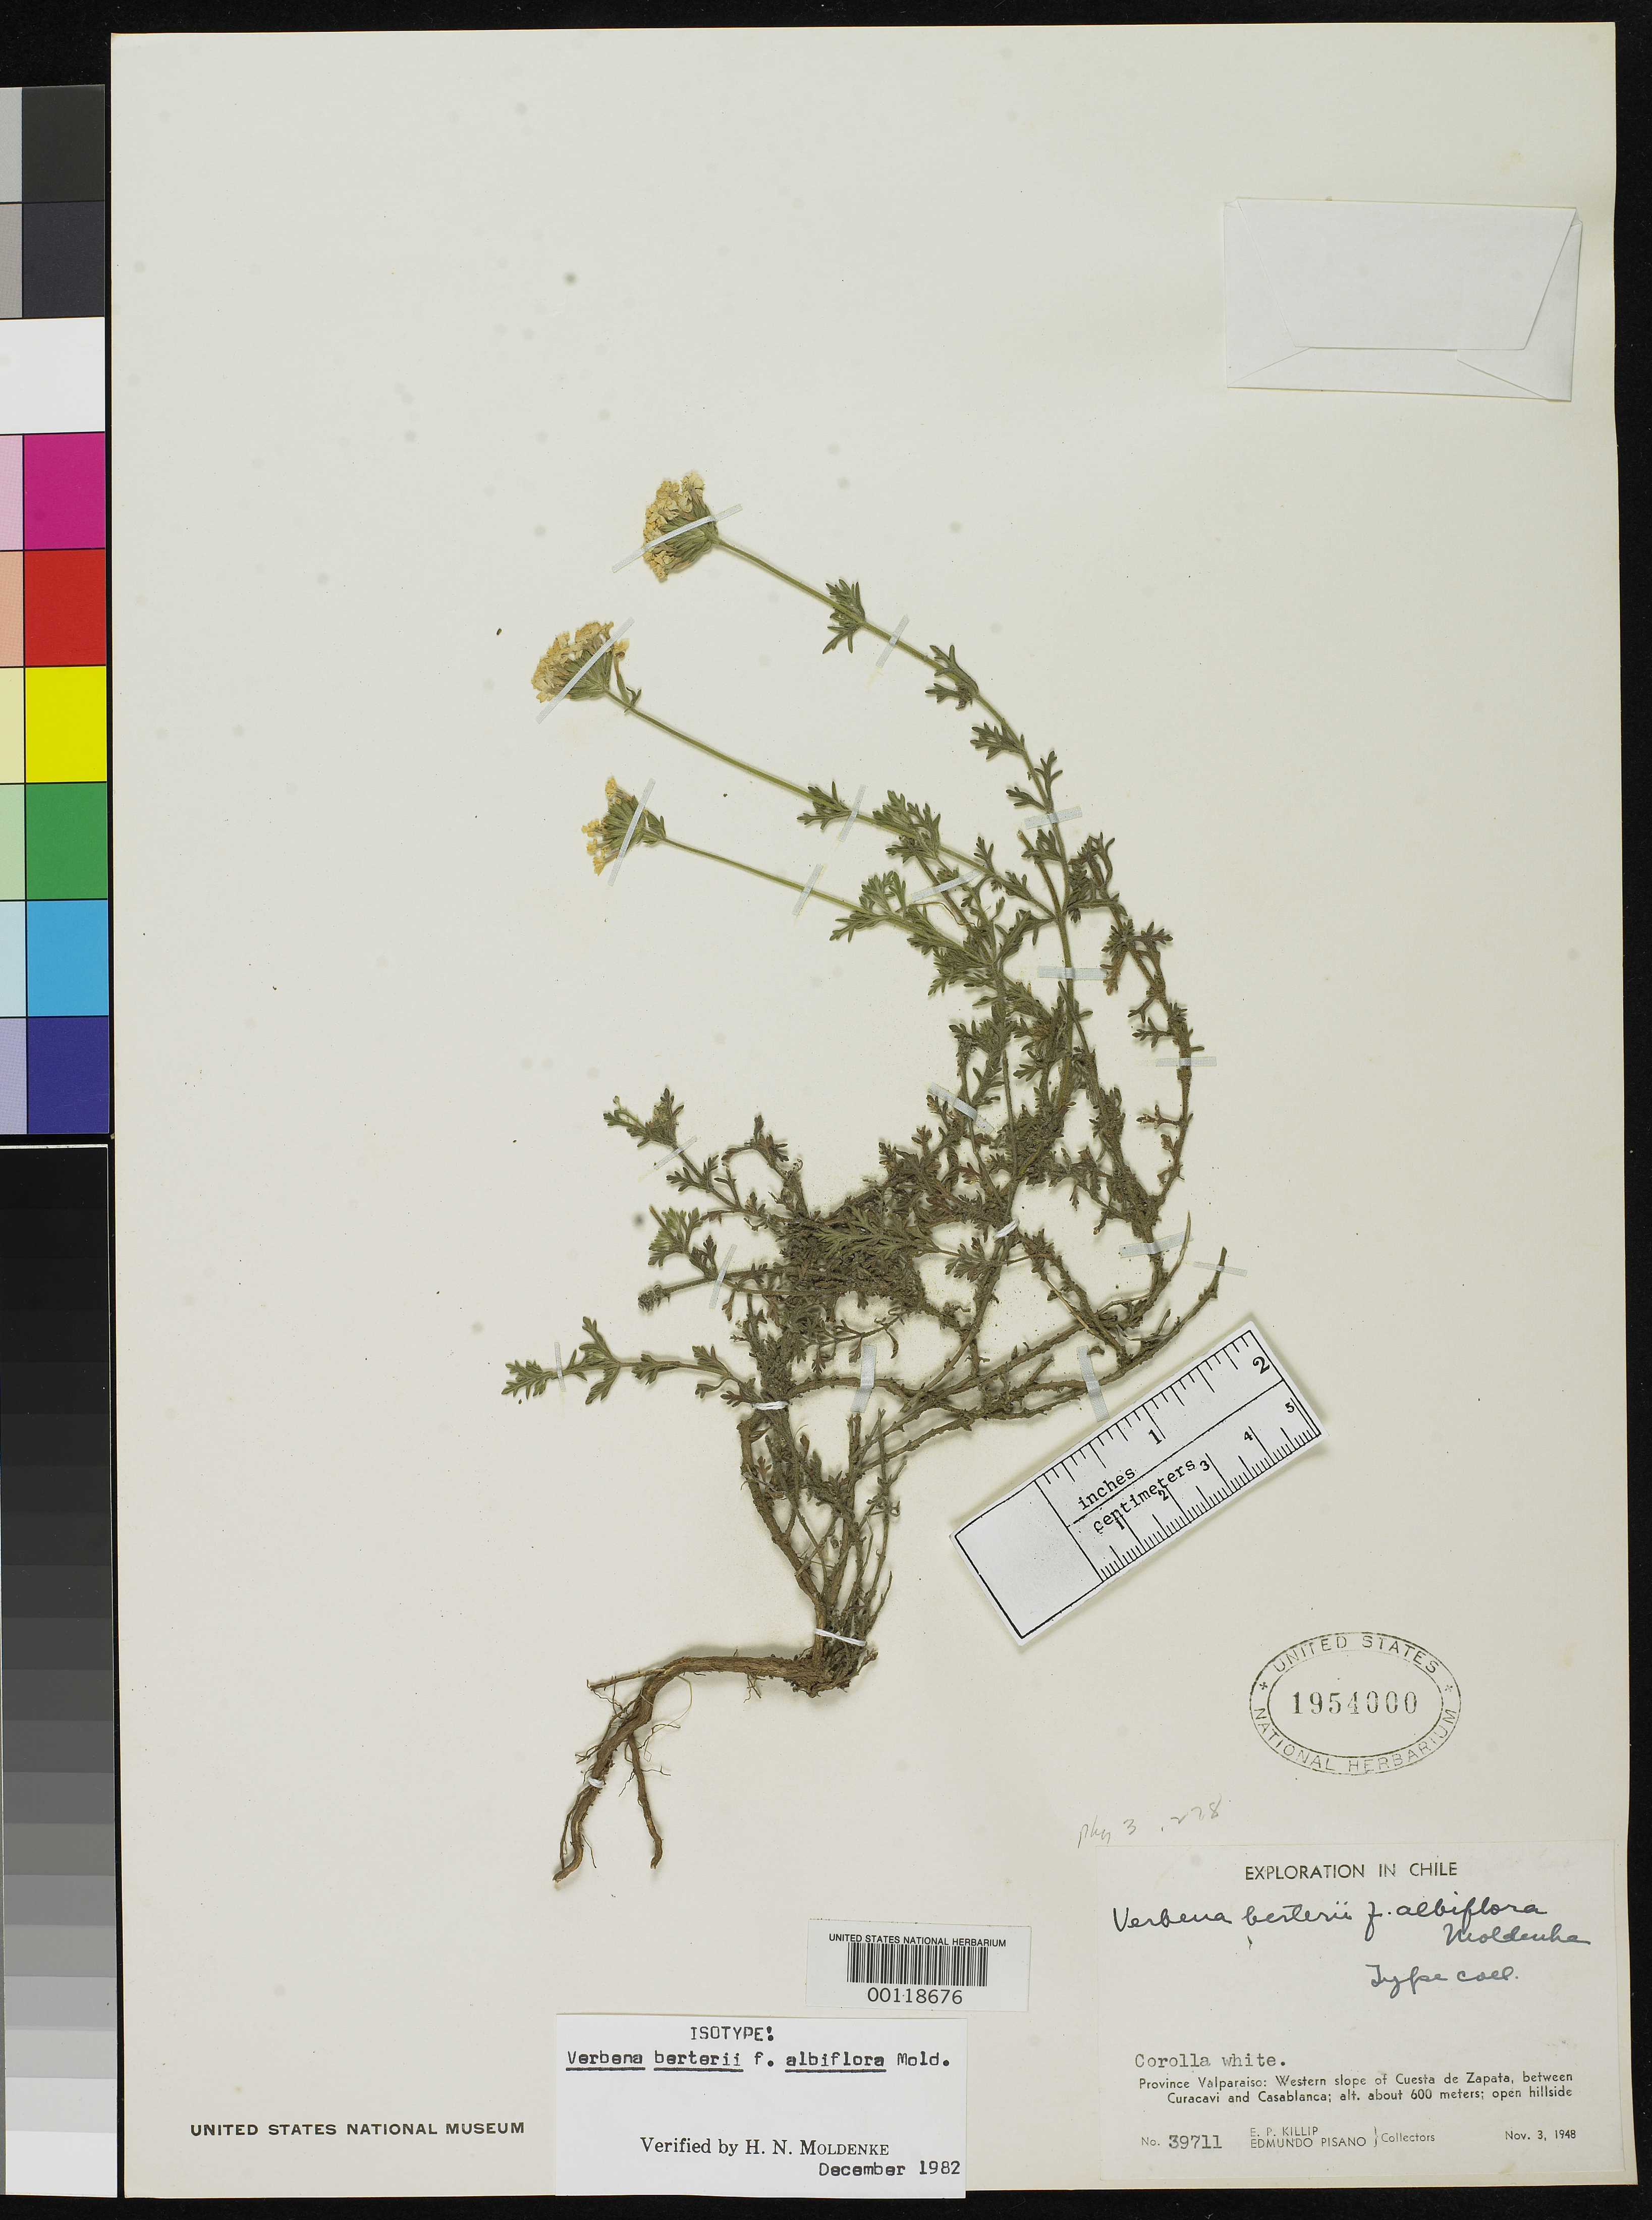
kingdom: Plantae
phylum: Tracheophyta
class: Magnoliopsida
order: Lamiales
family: Verbenaceae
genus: Verbena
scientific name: Verbena berteroi f. albiflora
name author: Moldenke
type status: Isotype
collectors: E. P. Killip & E. Pisano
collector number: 39711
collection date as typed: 03 Nov 1948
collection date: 1948-11-03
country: Chile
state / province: Valparaíso (V)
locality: Between Curacavi and Casablanca.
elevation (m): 600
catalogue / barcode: US 1954000